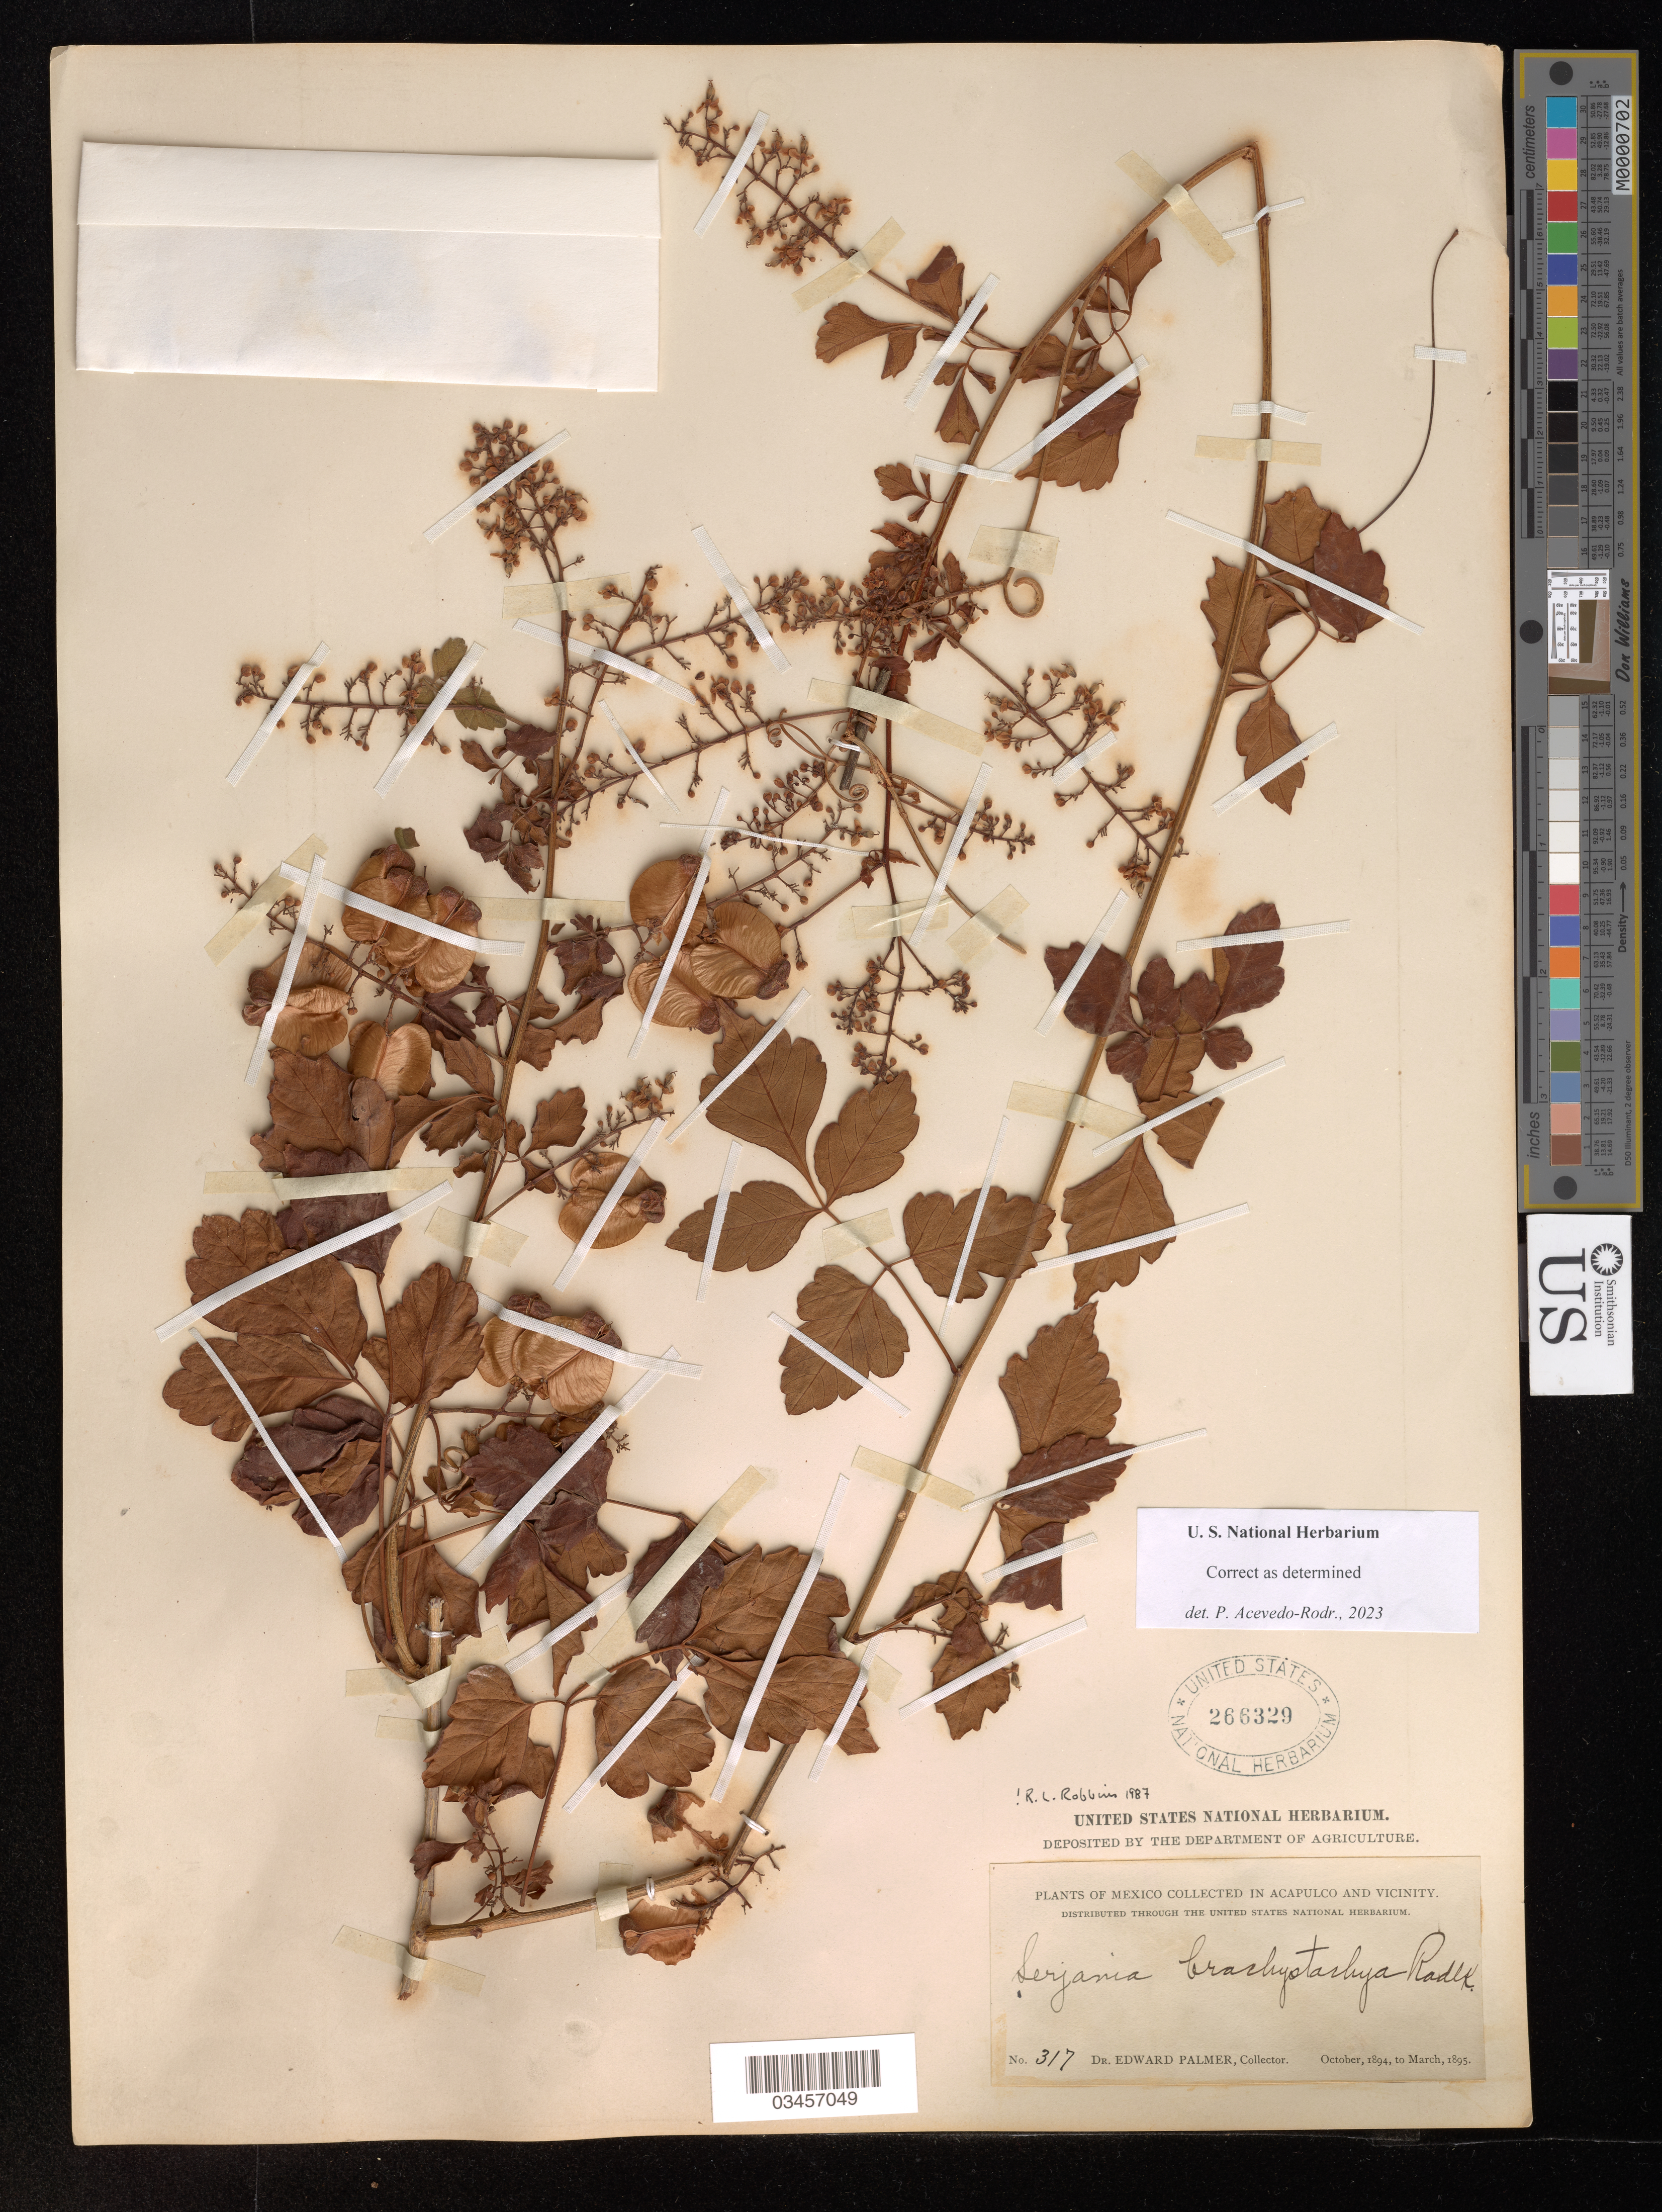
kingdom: Plantae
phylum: Tracheophyta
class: Magnoliopsida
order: Sapindales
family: Sapindaceae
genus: Serjania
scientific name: Serjania brachystachya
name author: Radlk.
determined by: Acevedo-Rodriguez, P., (US), Smithsonian Institution - National Museum of Natural History (UNITED STATES)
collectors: E. J. Palmer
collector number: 317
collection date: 1894-10/1895-03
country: Mexico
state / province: Guerrero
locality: Acapulco and vicinity.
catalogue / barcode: US 266329